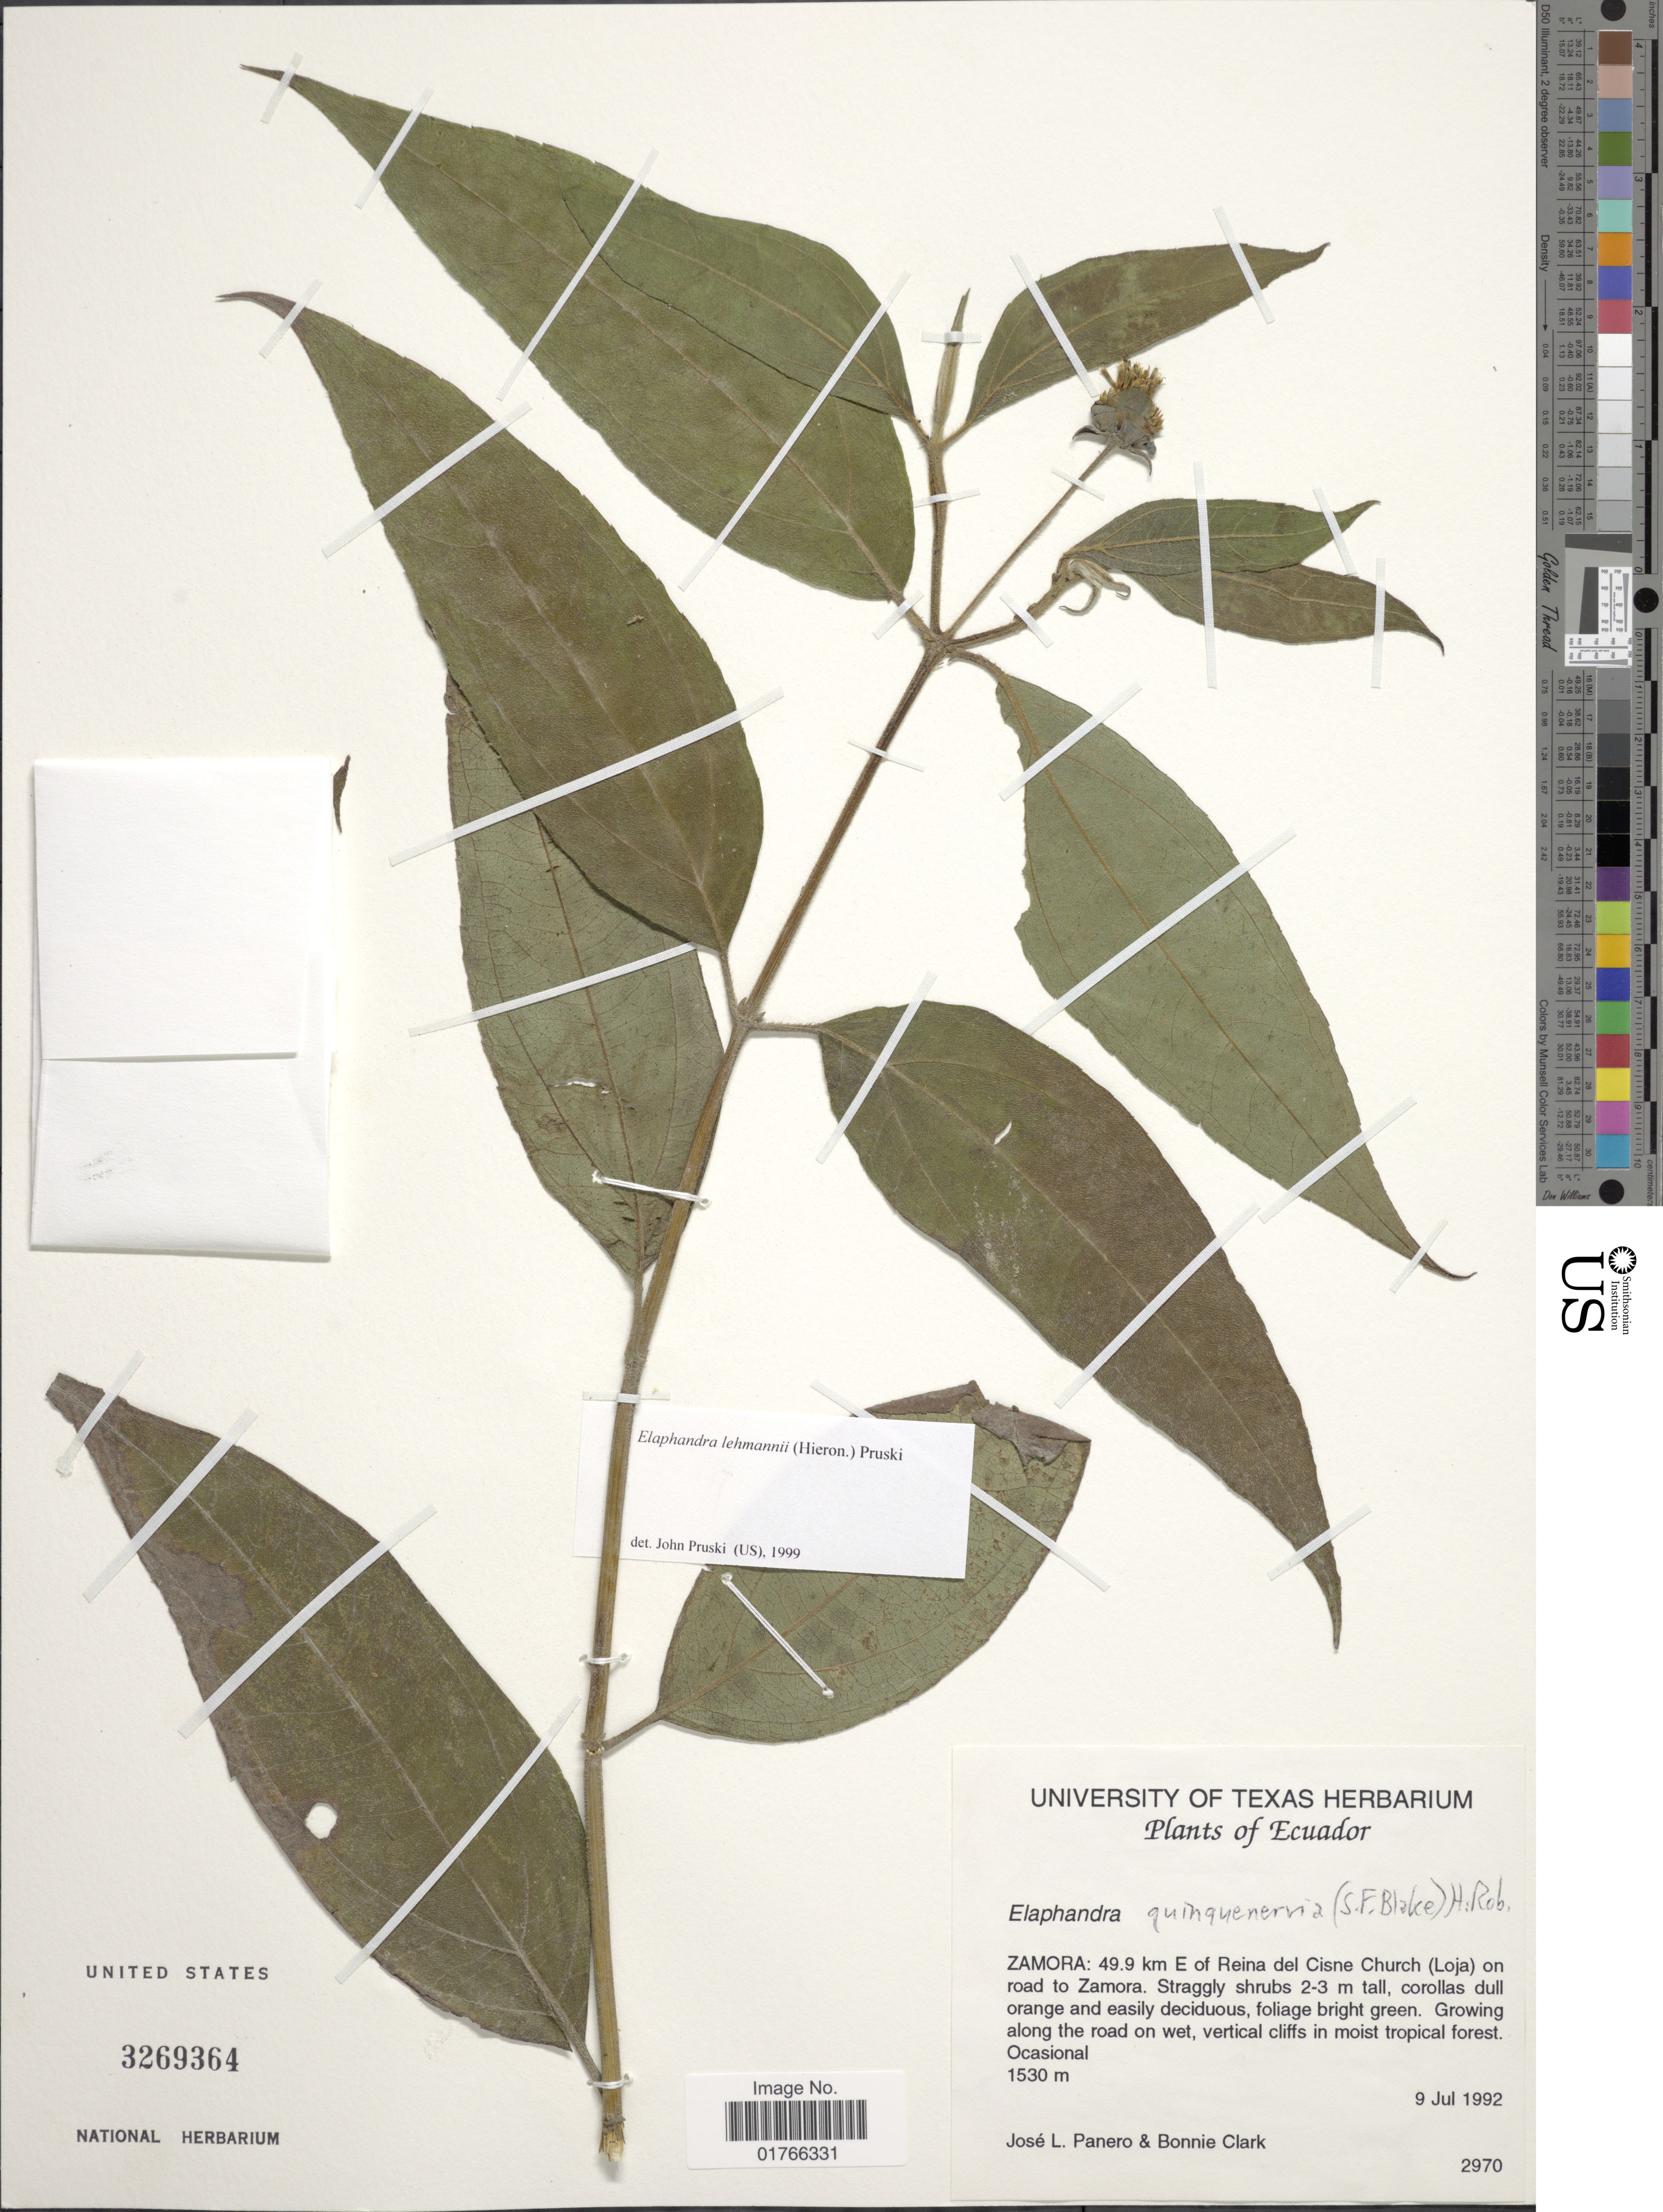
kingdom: Plantae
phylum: Tracheophyta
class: Magnoliopsida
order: Asterales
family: Asteraceae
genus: Elaphandra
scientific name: Elaphandra lehmannii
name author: (Hieron.) Pruski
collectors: J. L. Panero & B. Clark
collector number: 2970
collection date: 1992-07-09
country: Ecuador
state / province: Zamora-Chinchipe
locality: Zamora, 49.9 km E of Reina del Cisne Church (Loja) on road to Zamora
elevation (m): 1530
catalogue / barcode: US 3269364